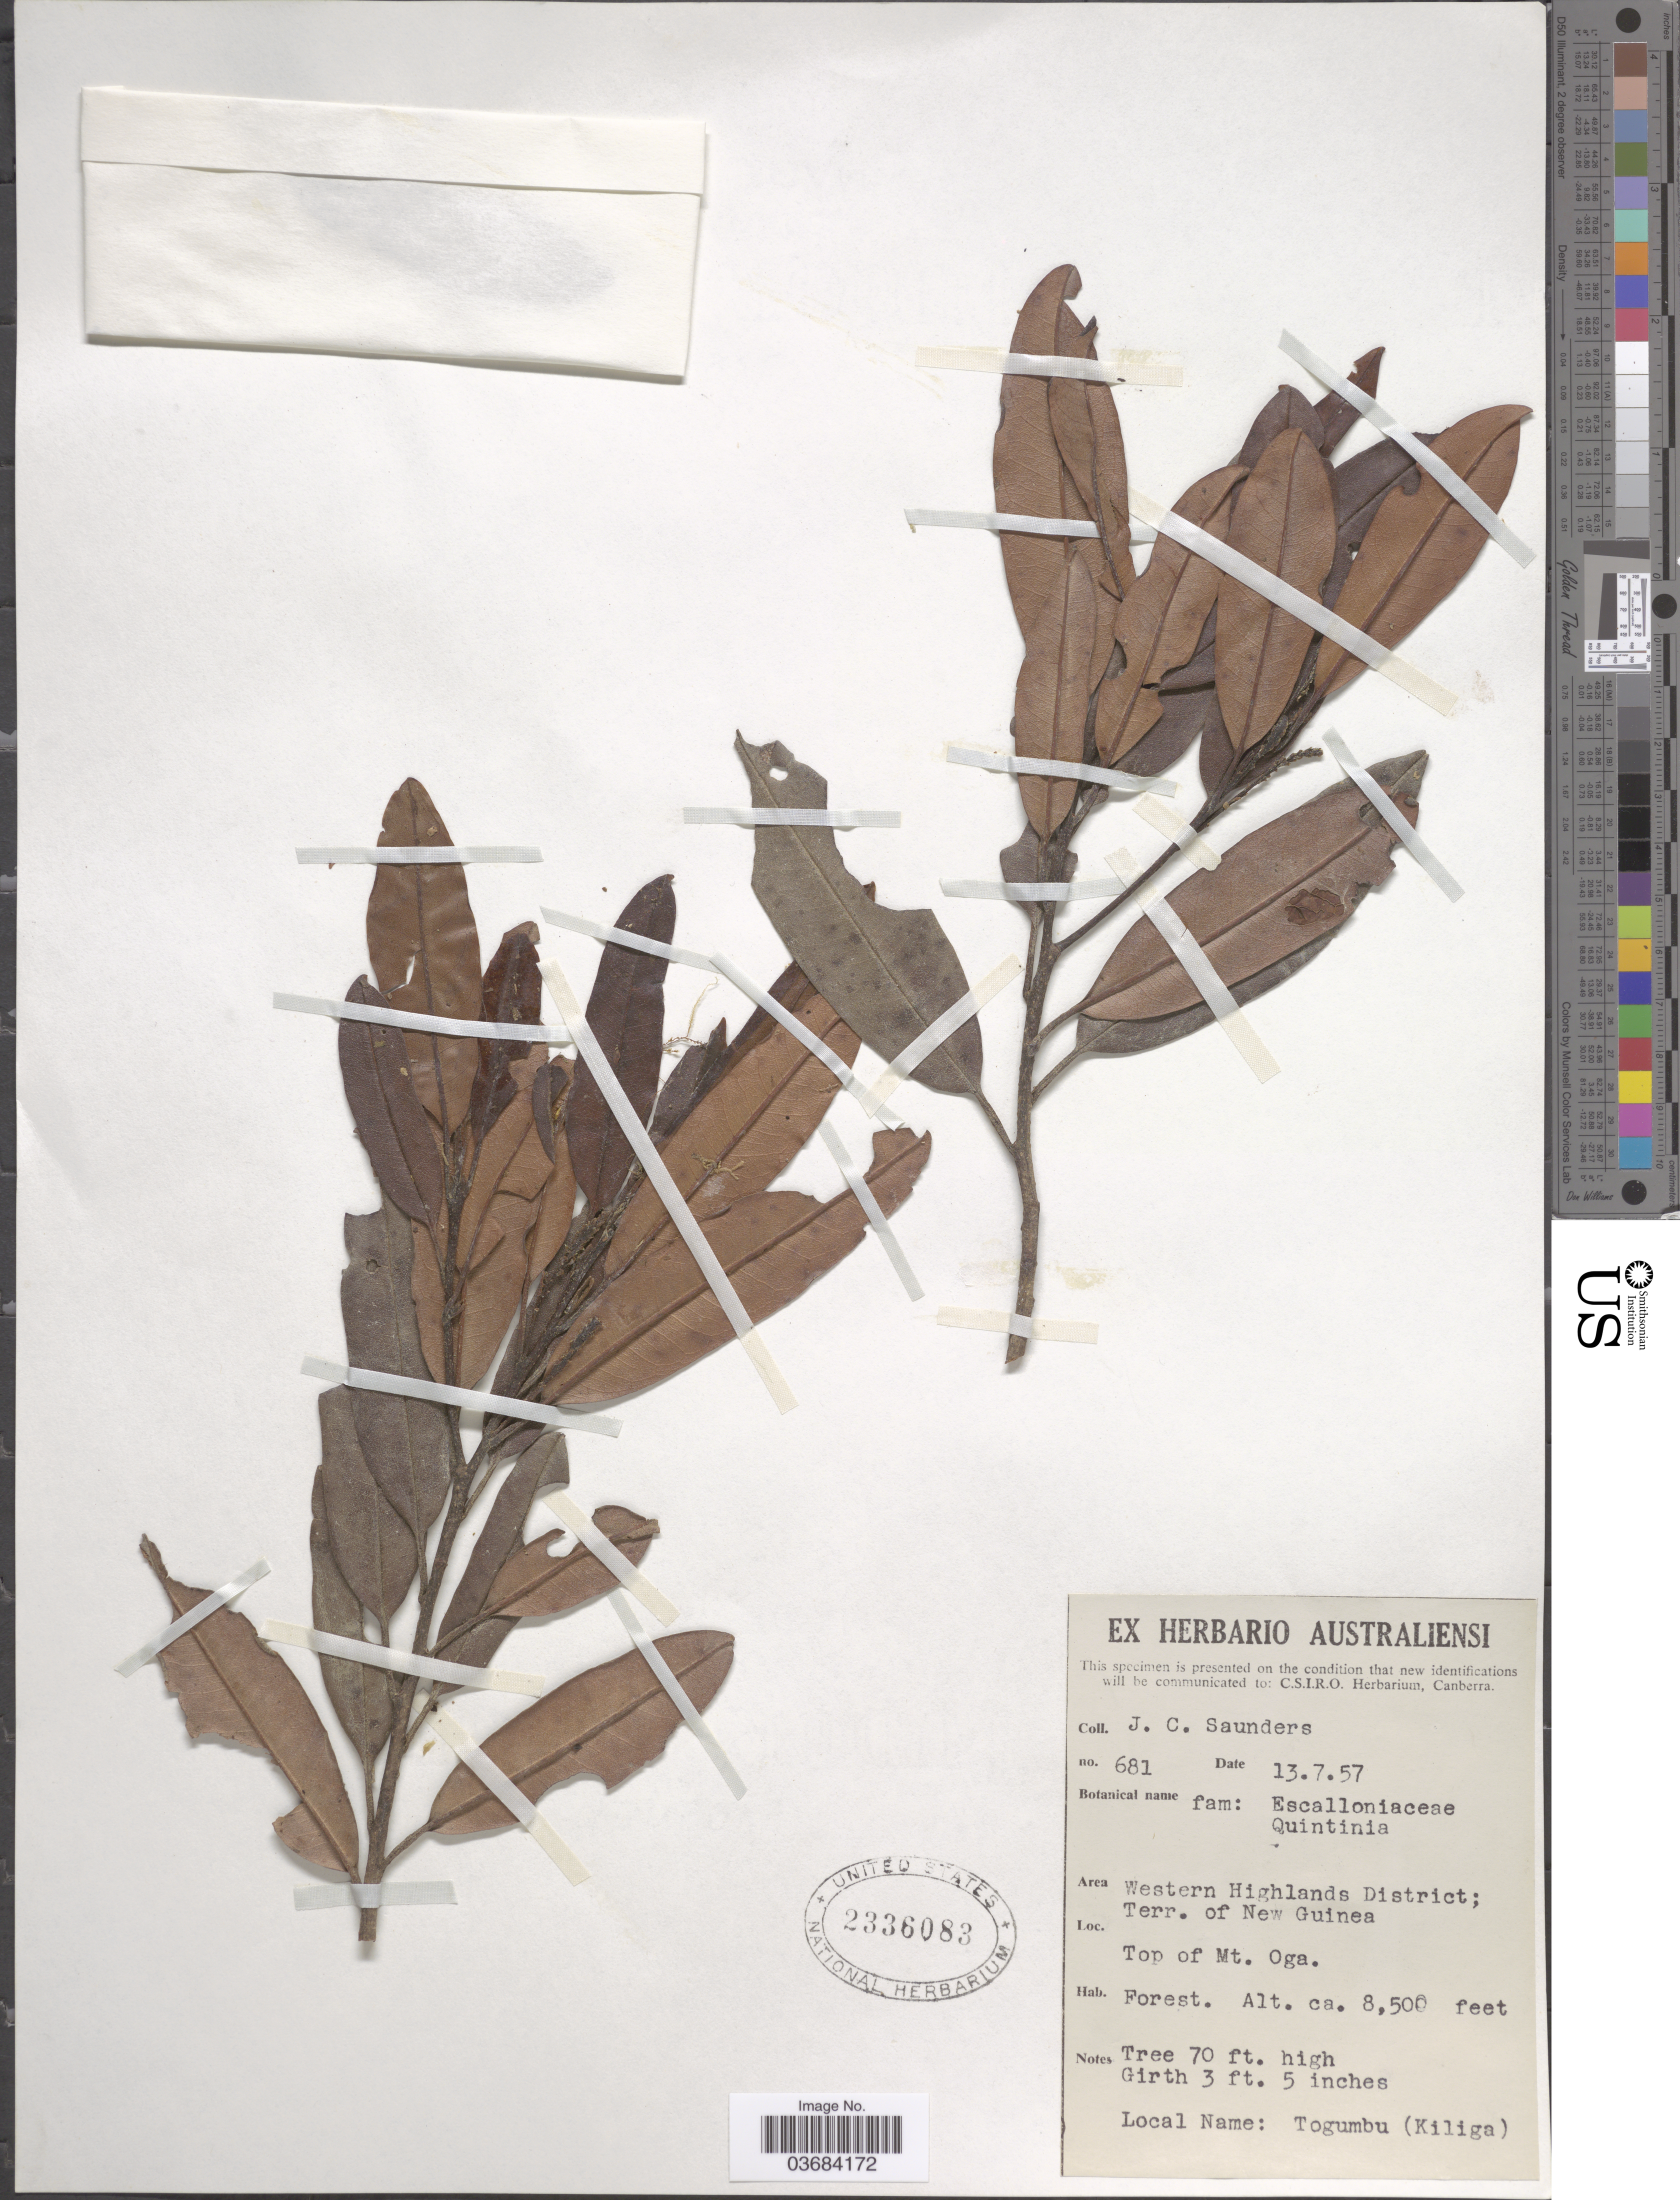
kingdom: Plantae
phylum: Tracheophyta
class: Magnoliopsida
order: Paracryphiales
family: Paracryphiaceae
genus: Quintinia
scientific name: Quintinia sp.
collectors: J. C. Saunders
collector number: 681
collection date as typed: Transcribed d/m/y: 13/7/57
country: Papua New Guinea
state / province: Western Highlands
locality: Area Western Highlands District; Terr. of New Guinea. Top of Mt. Oga.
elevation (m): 2591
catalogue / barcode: US 2336083